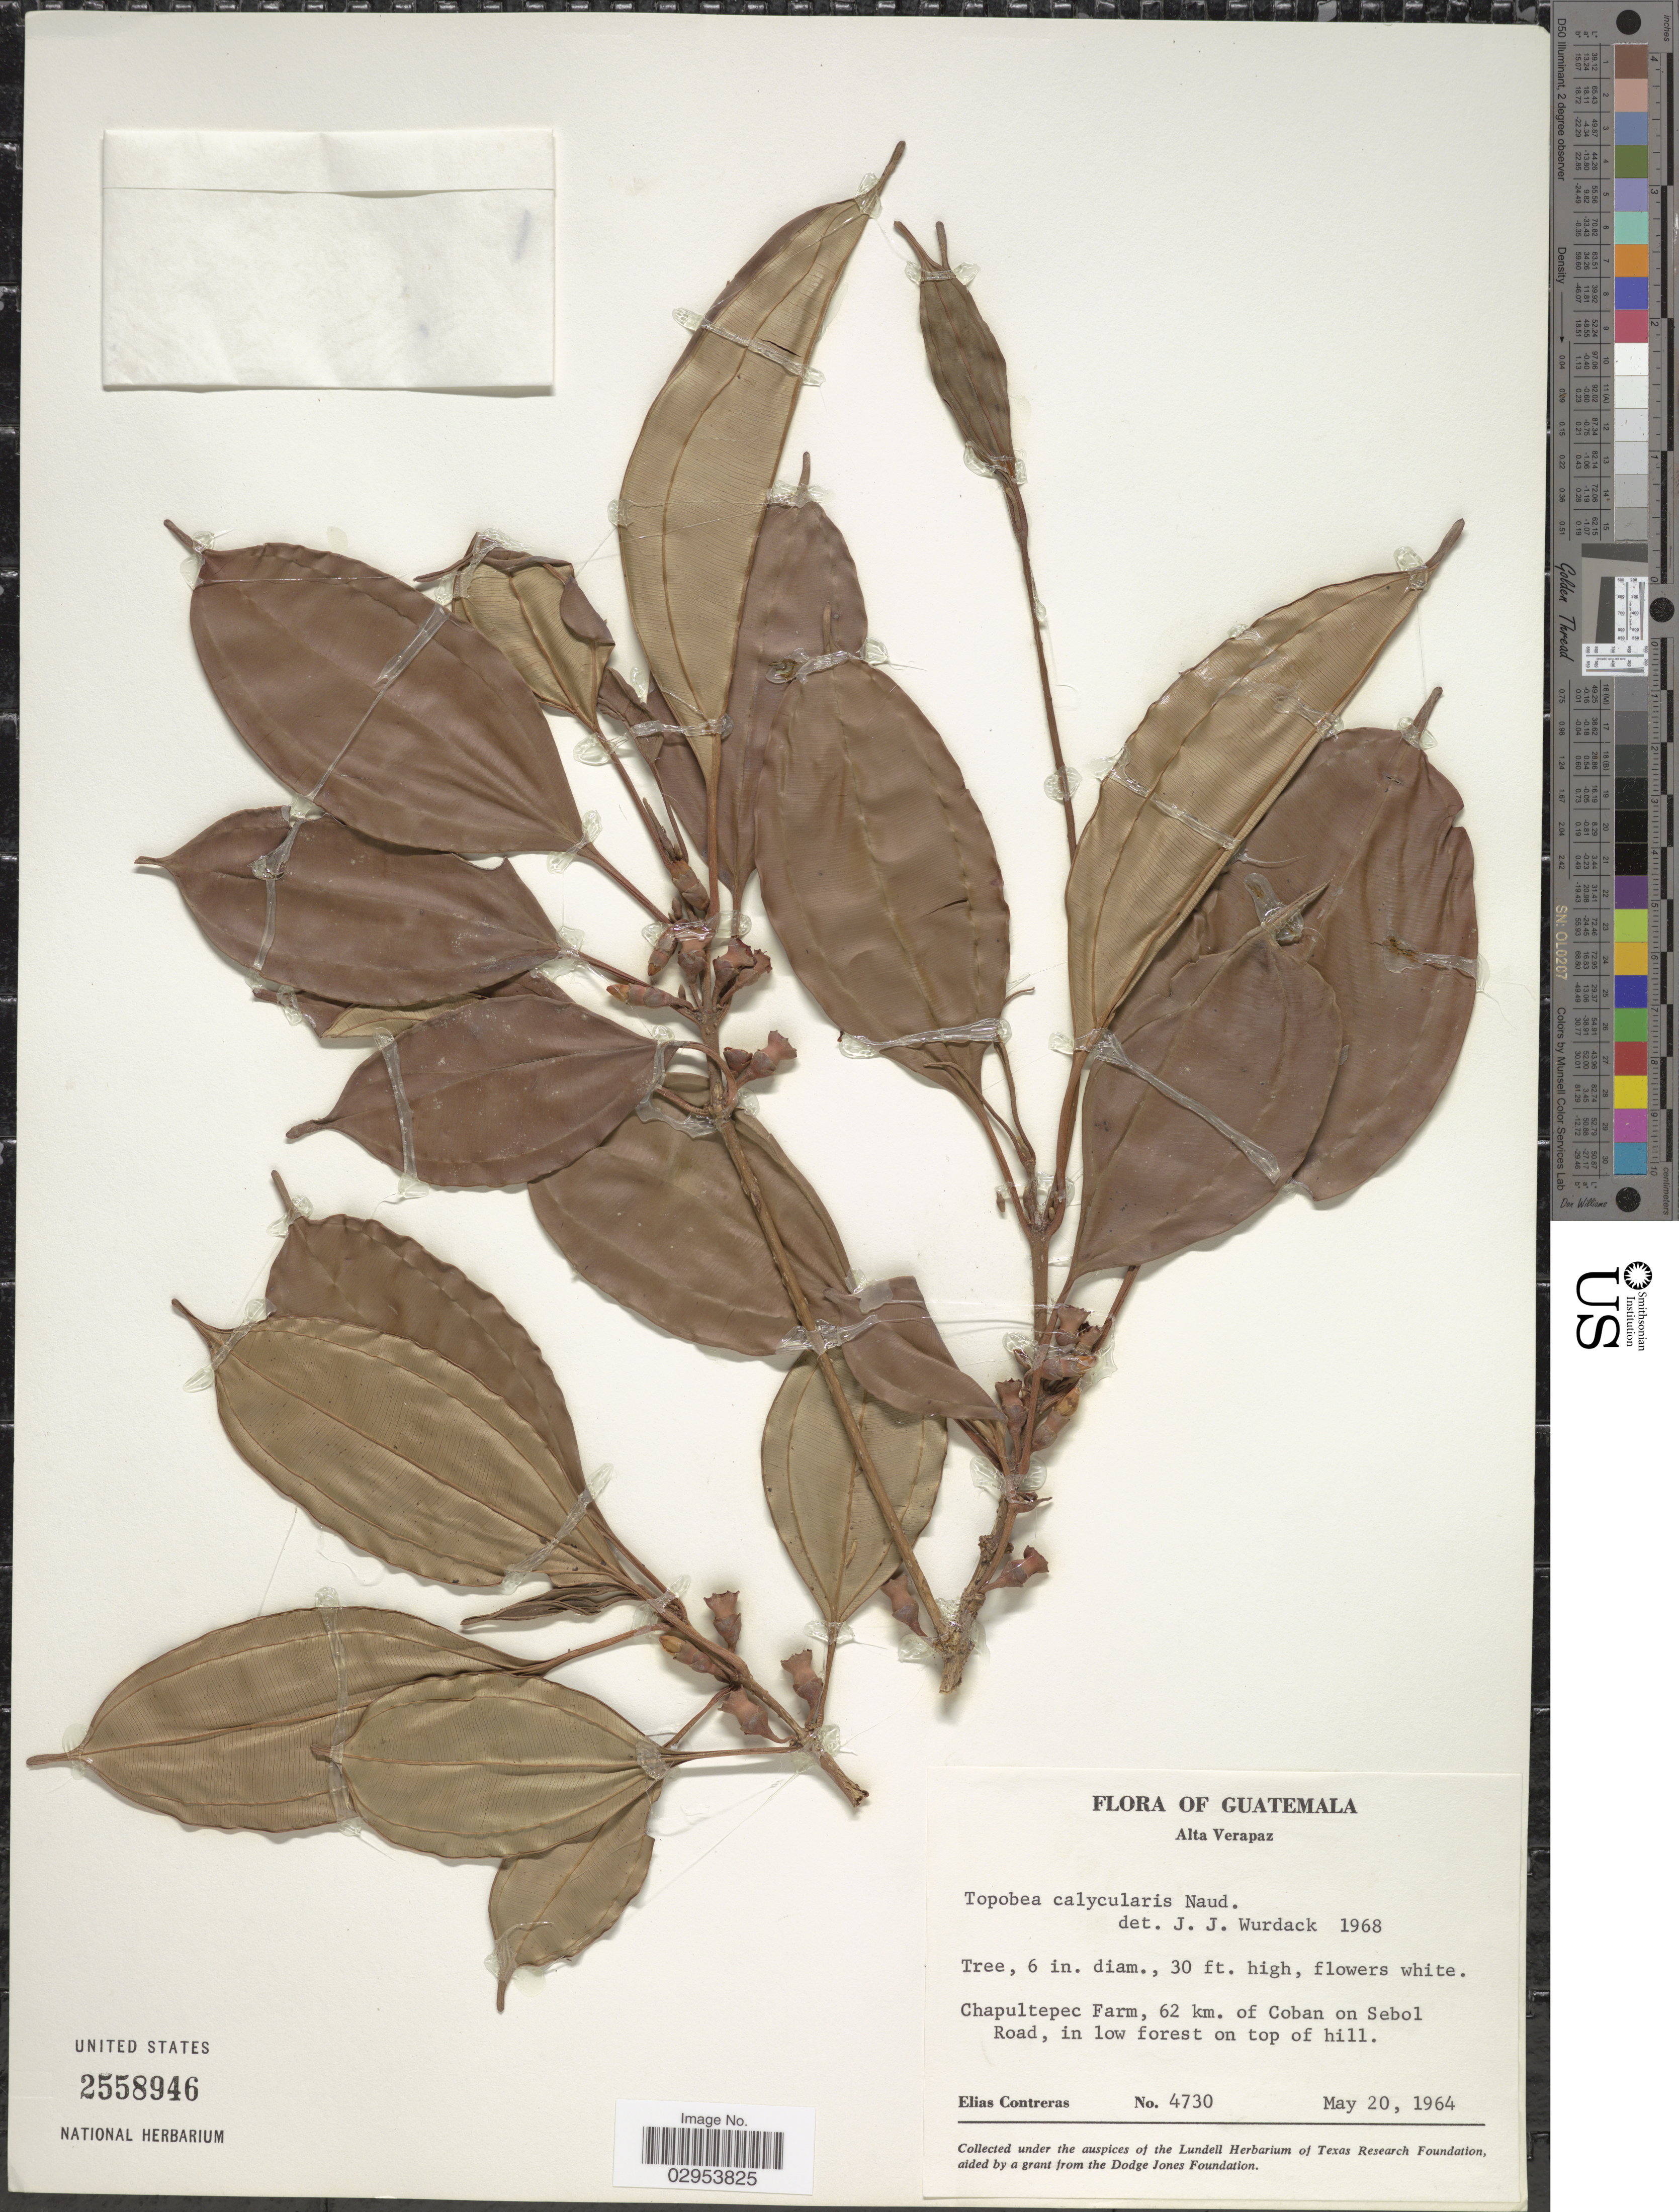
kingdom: Plantae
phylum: Tracheophyta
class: Magnoliopsida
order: Myrtales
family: Melastomataceae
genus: Topobea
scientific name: Topobea calycularis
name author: Naudin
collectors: E. Contreras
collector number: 4730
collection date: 1964-05-20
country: Guatemala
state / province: Alta Verapaz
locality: Chapultepec Farm, 62 km. of Coban on Sebol Road, in low forest on top of hill.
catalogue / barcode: US 2558946